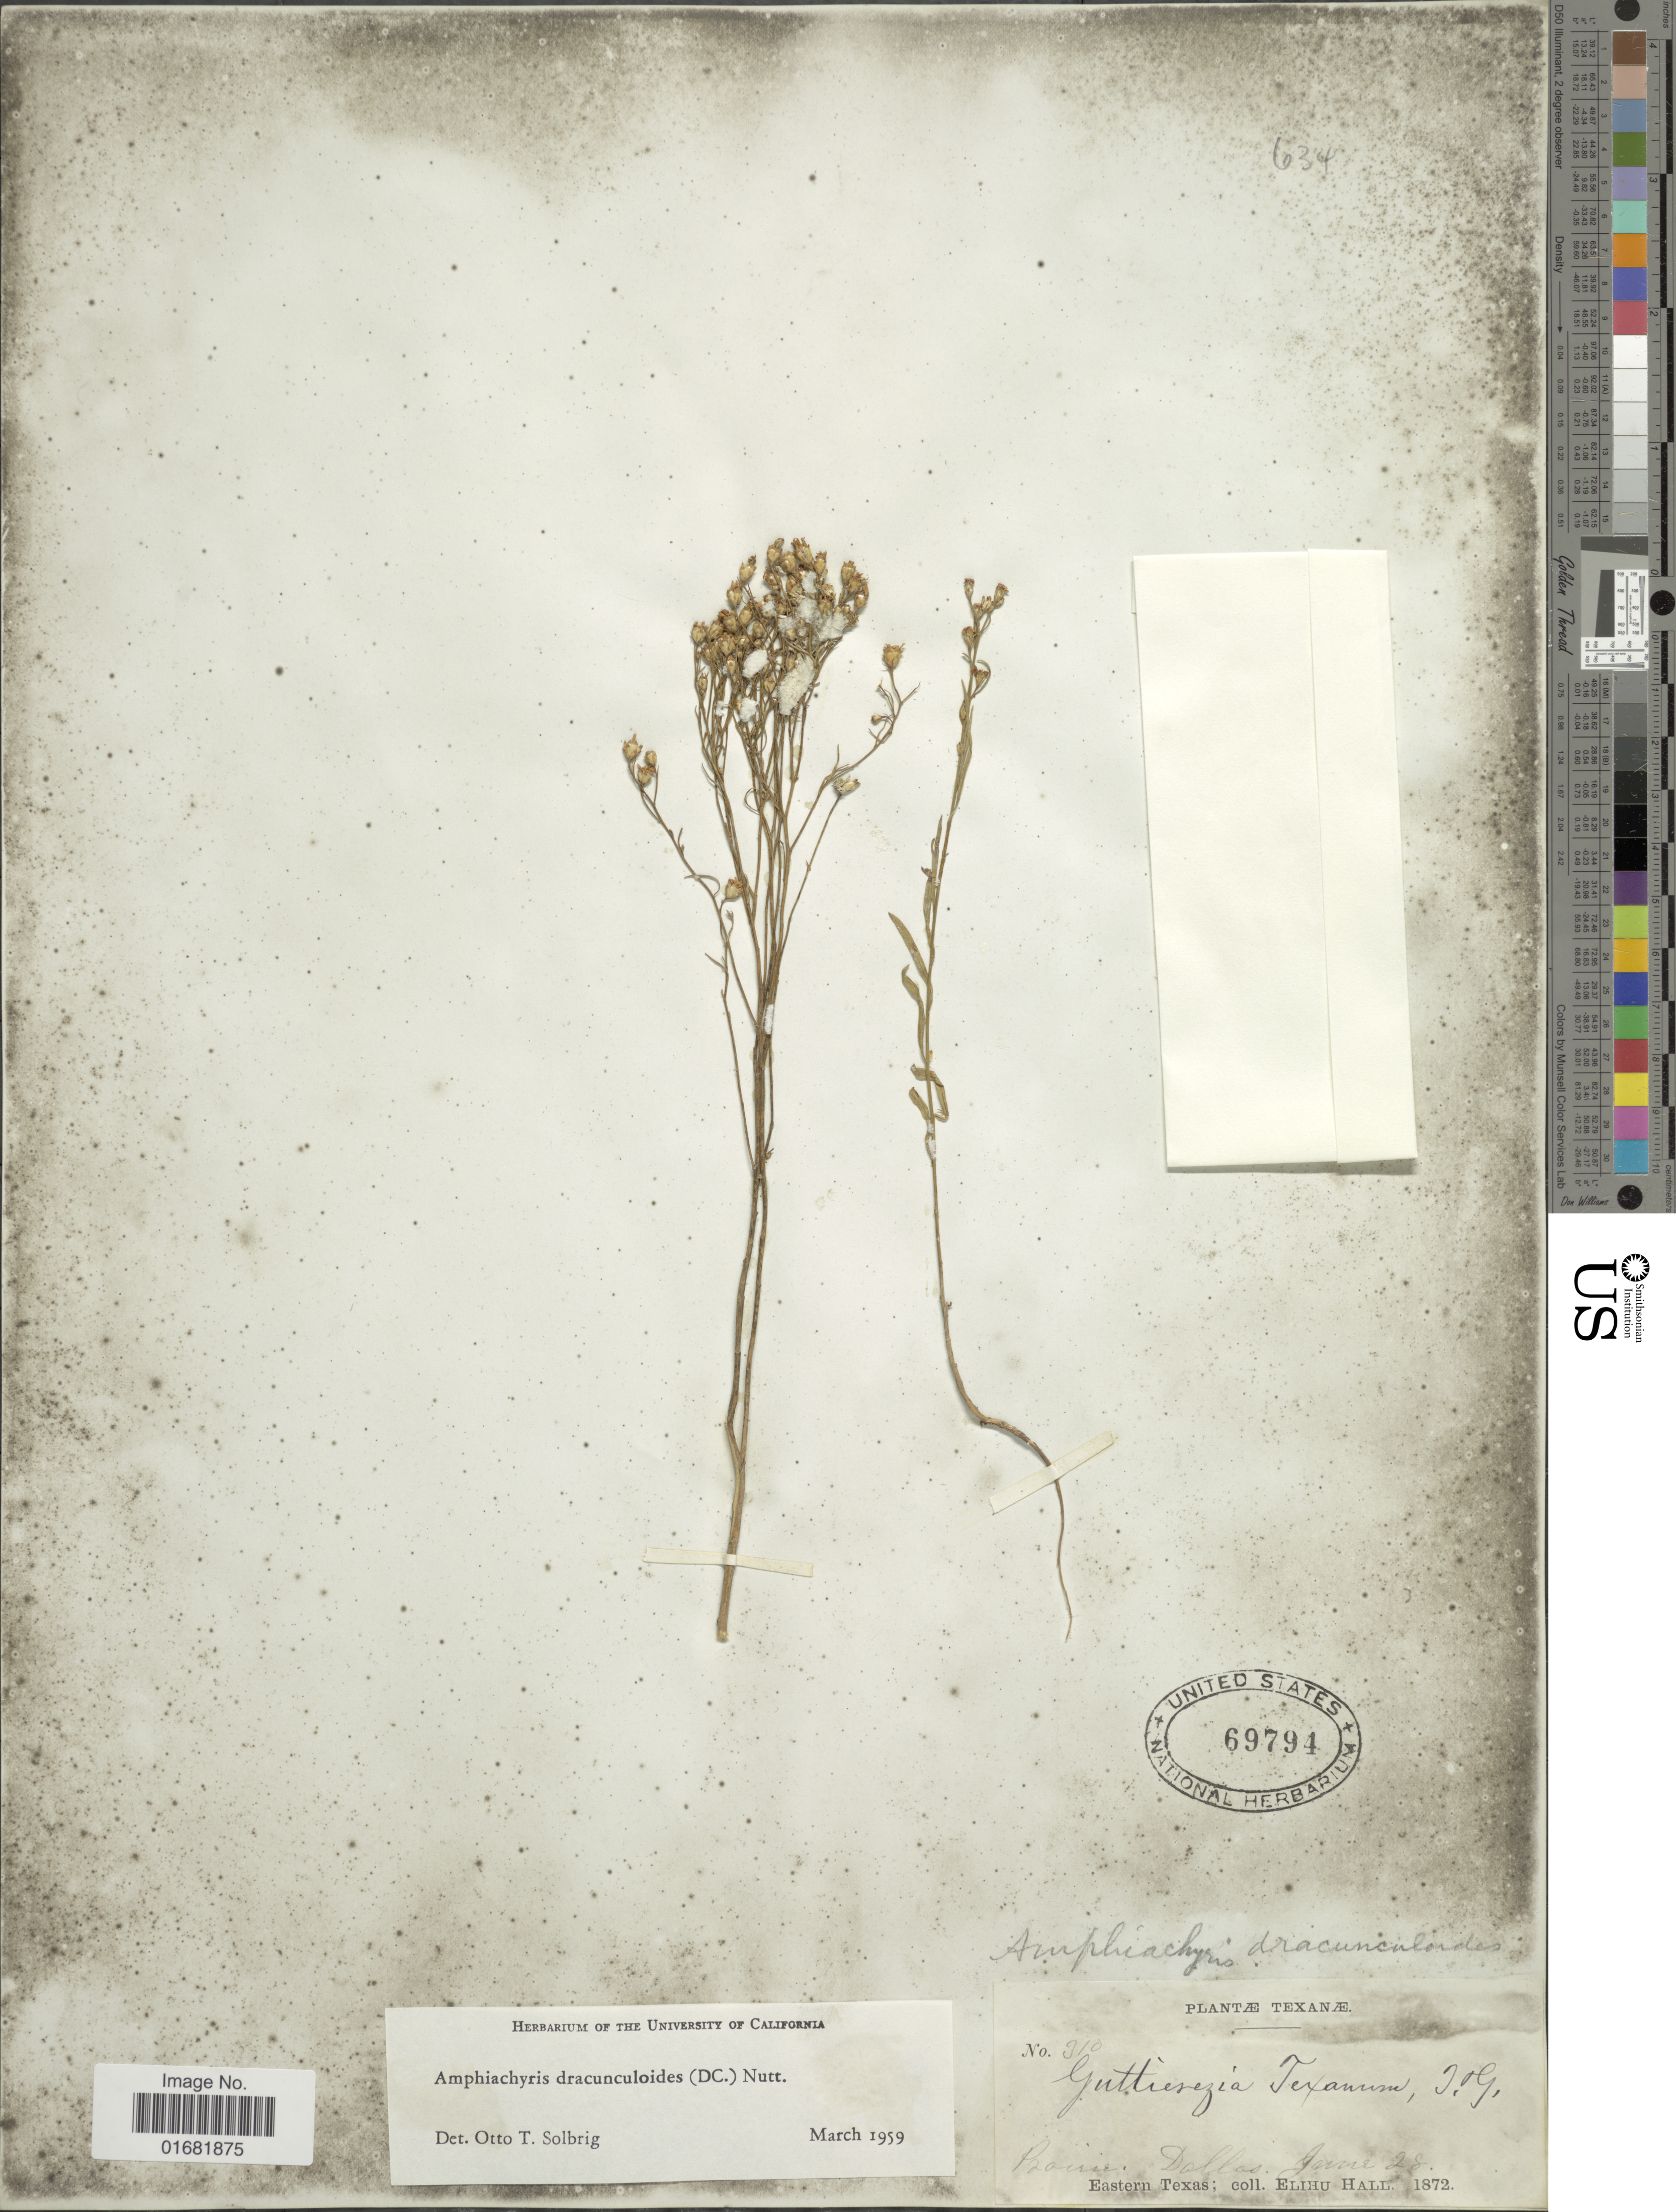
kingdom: Plantae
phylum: Tracheophyta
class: Magnoliopsida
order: Asterales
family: Asteraceae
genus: Amphiachyris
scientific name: Amphiachyris dracunculoides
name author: (DC.) Nutt.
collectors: E. Hall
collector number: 910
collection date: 1872-06-28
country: United States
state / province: Texas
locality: Dallas. Eastern Texas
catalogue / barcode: US 69794